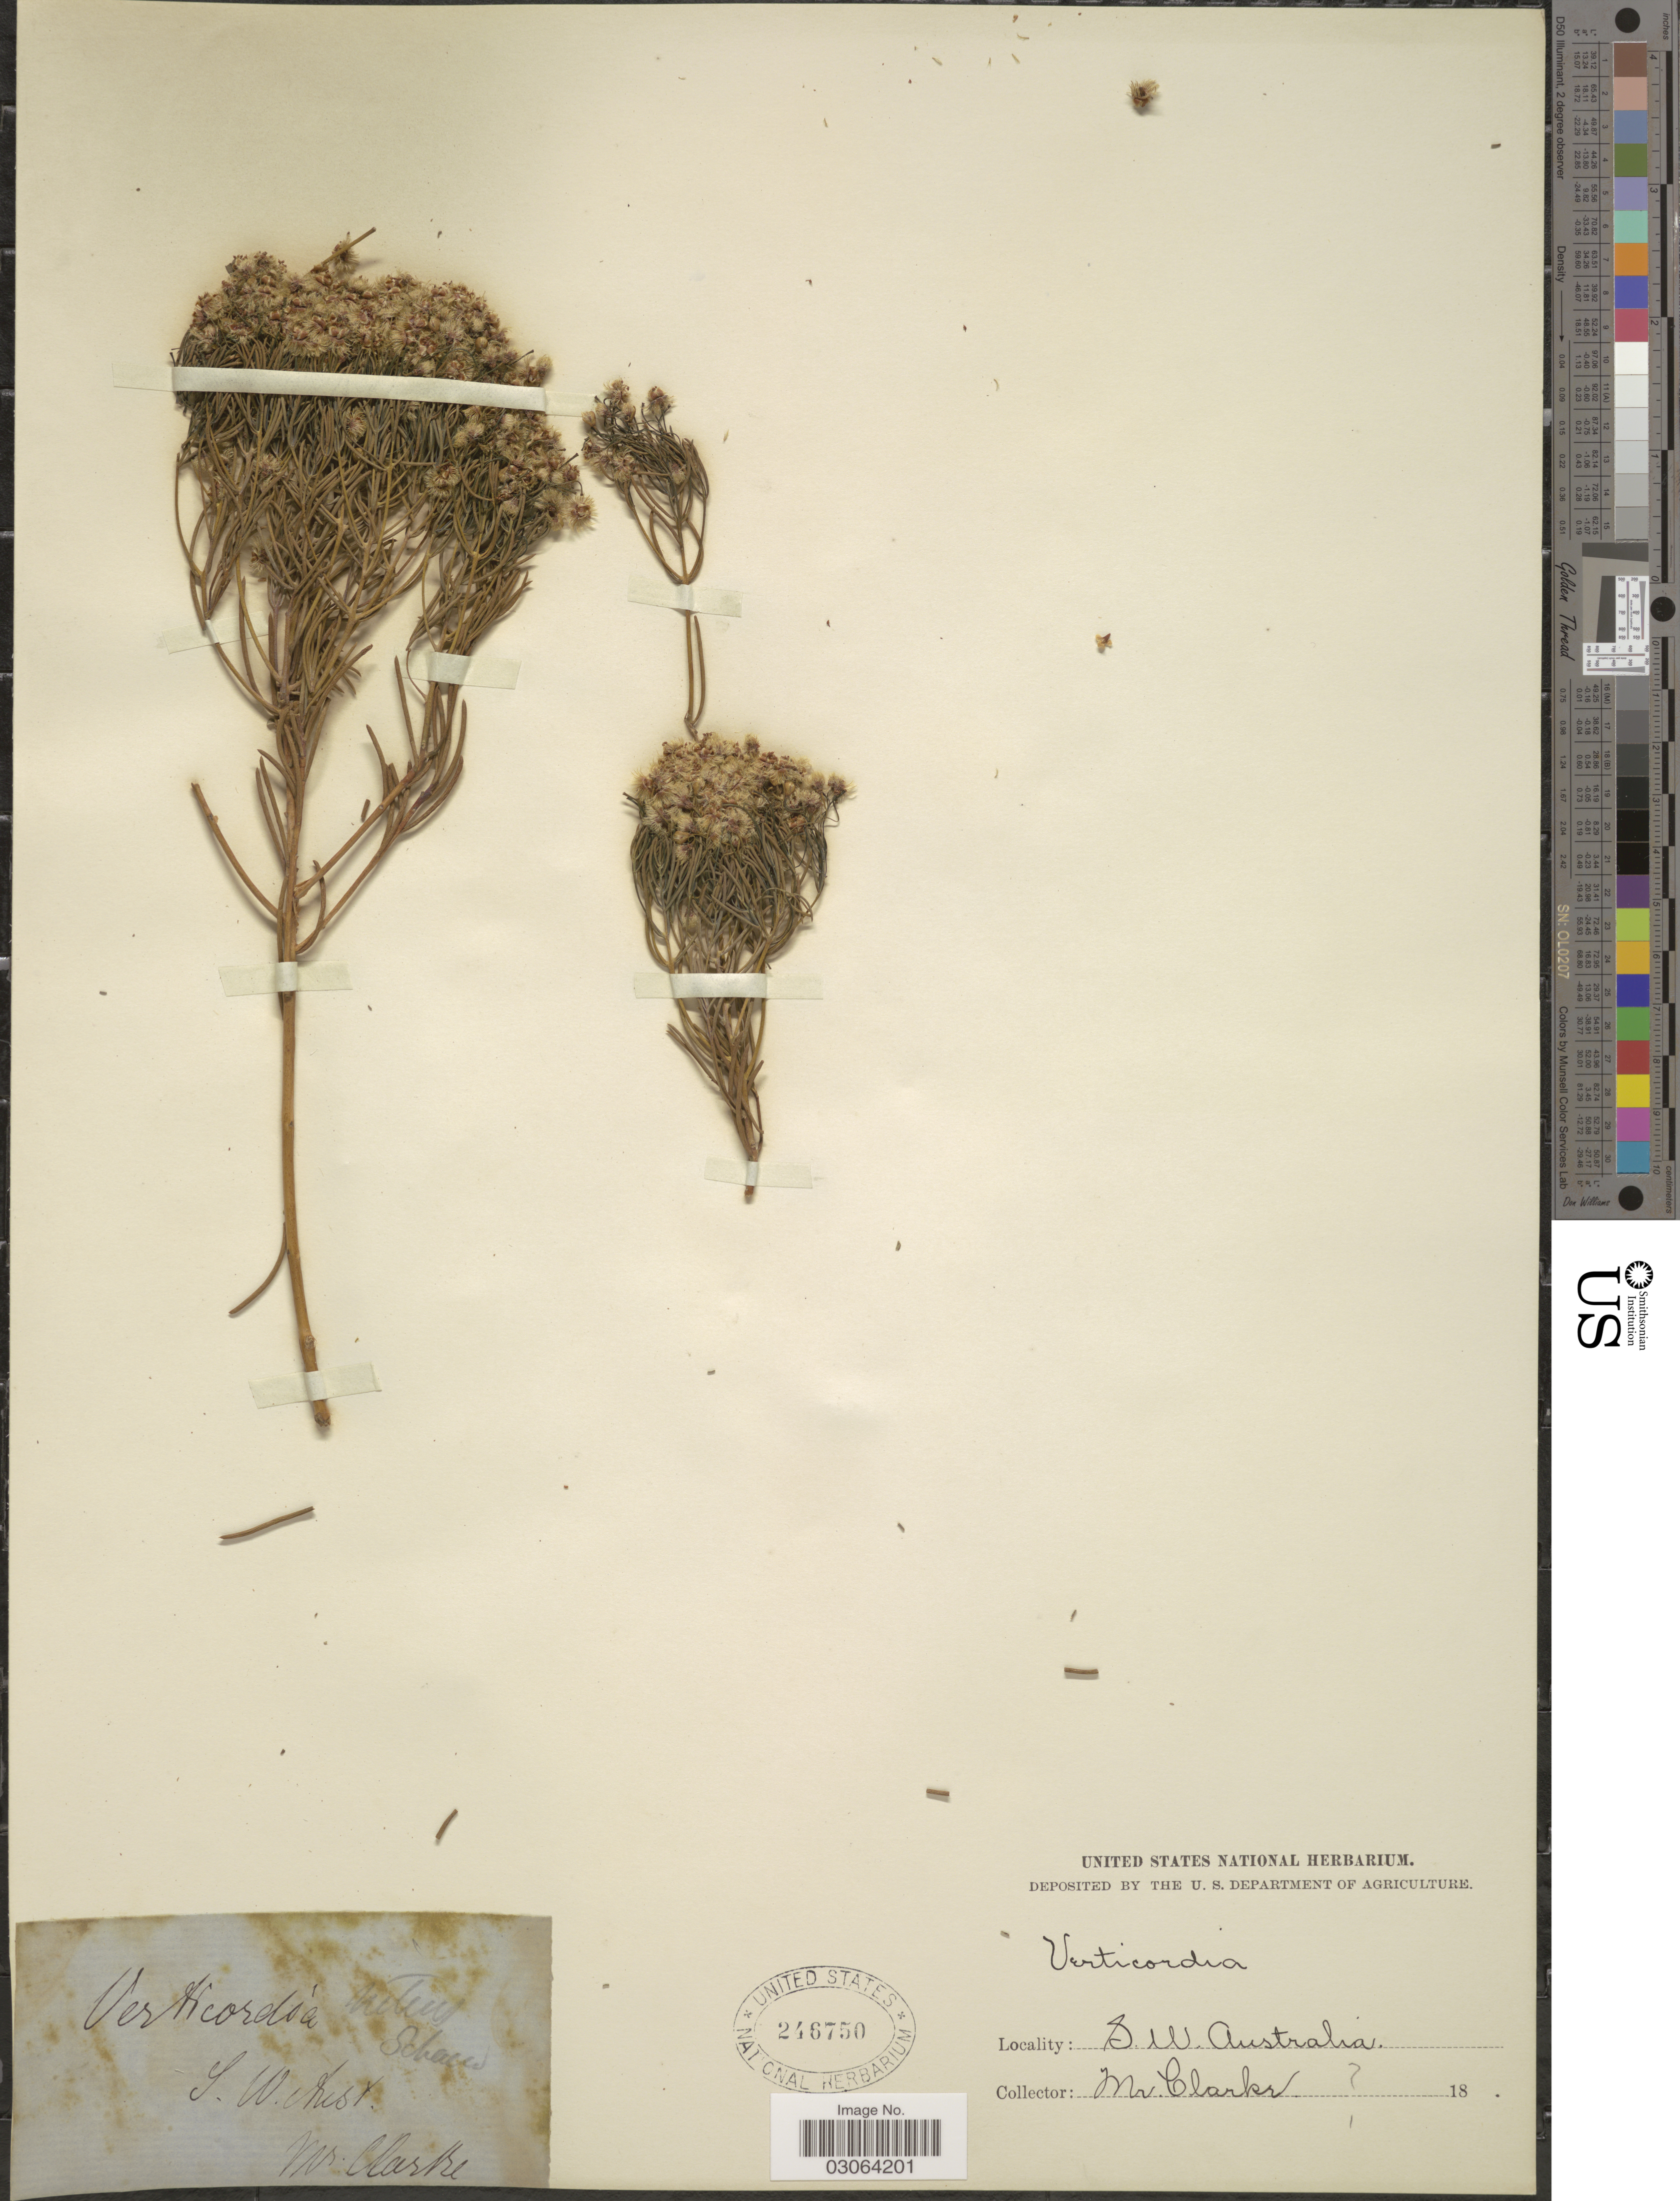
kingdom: Plantae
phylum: Tracheophyta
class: Magnoliopsida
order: Myrtales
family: Myrtaceae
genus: Verticordia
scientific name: Verticordia sp.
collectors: Clarke, --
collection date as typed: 18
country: Australia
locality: S. W. Australia.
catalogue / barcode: US 246750